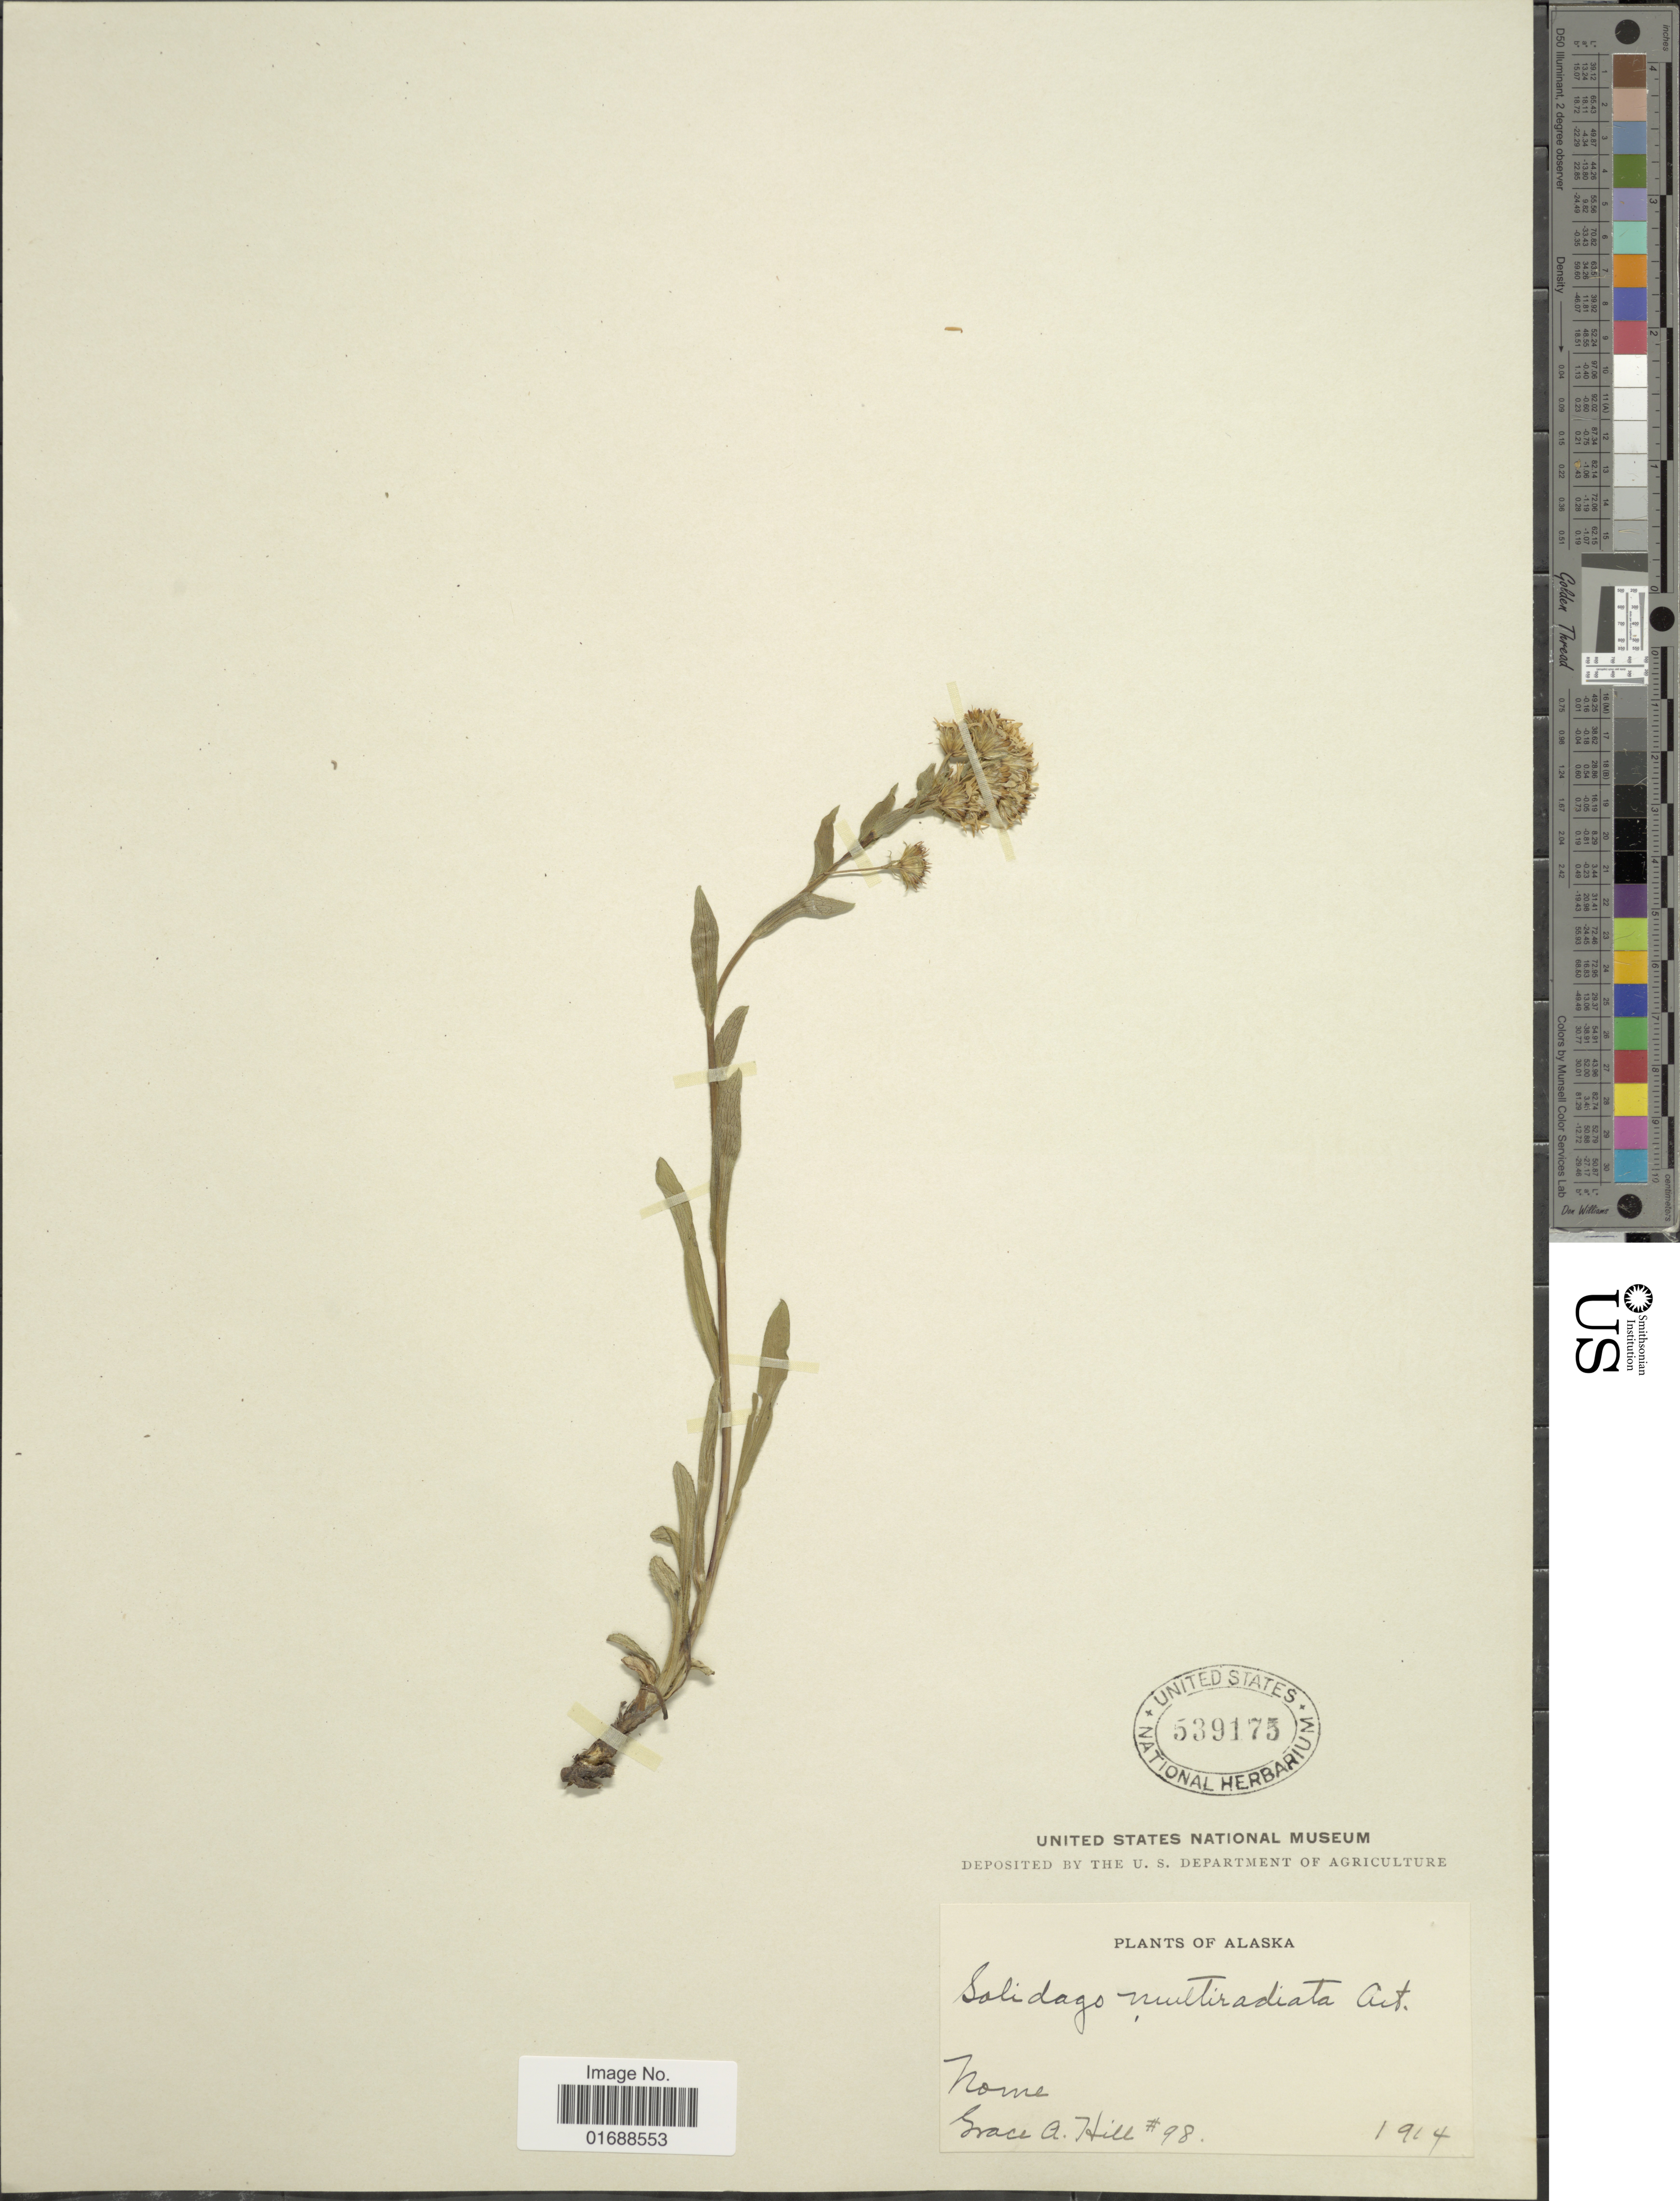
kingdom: Plantae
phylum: Tracheophyta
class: Magnoliopsida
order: Asterales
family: Asteraceae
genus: Solidago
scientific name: Solidago multiradiata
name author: Aiton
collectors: G. A. Hill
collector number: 98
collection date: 1914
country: United States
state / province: Alaska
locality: Nome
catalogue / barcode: US 539175